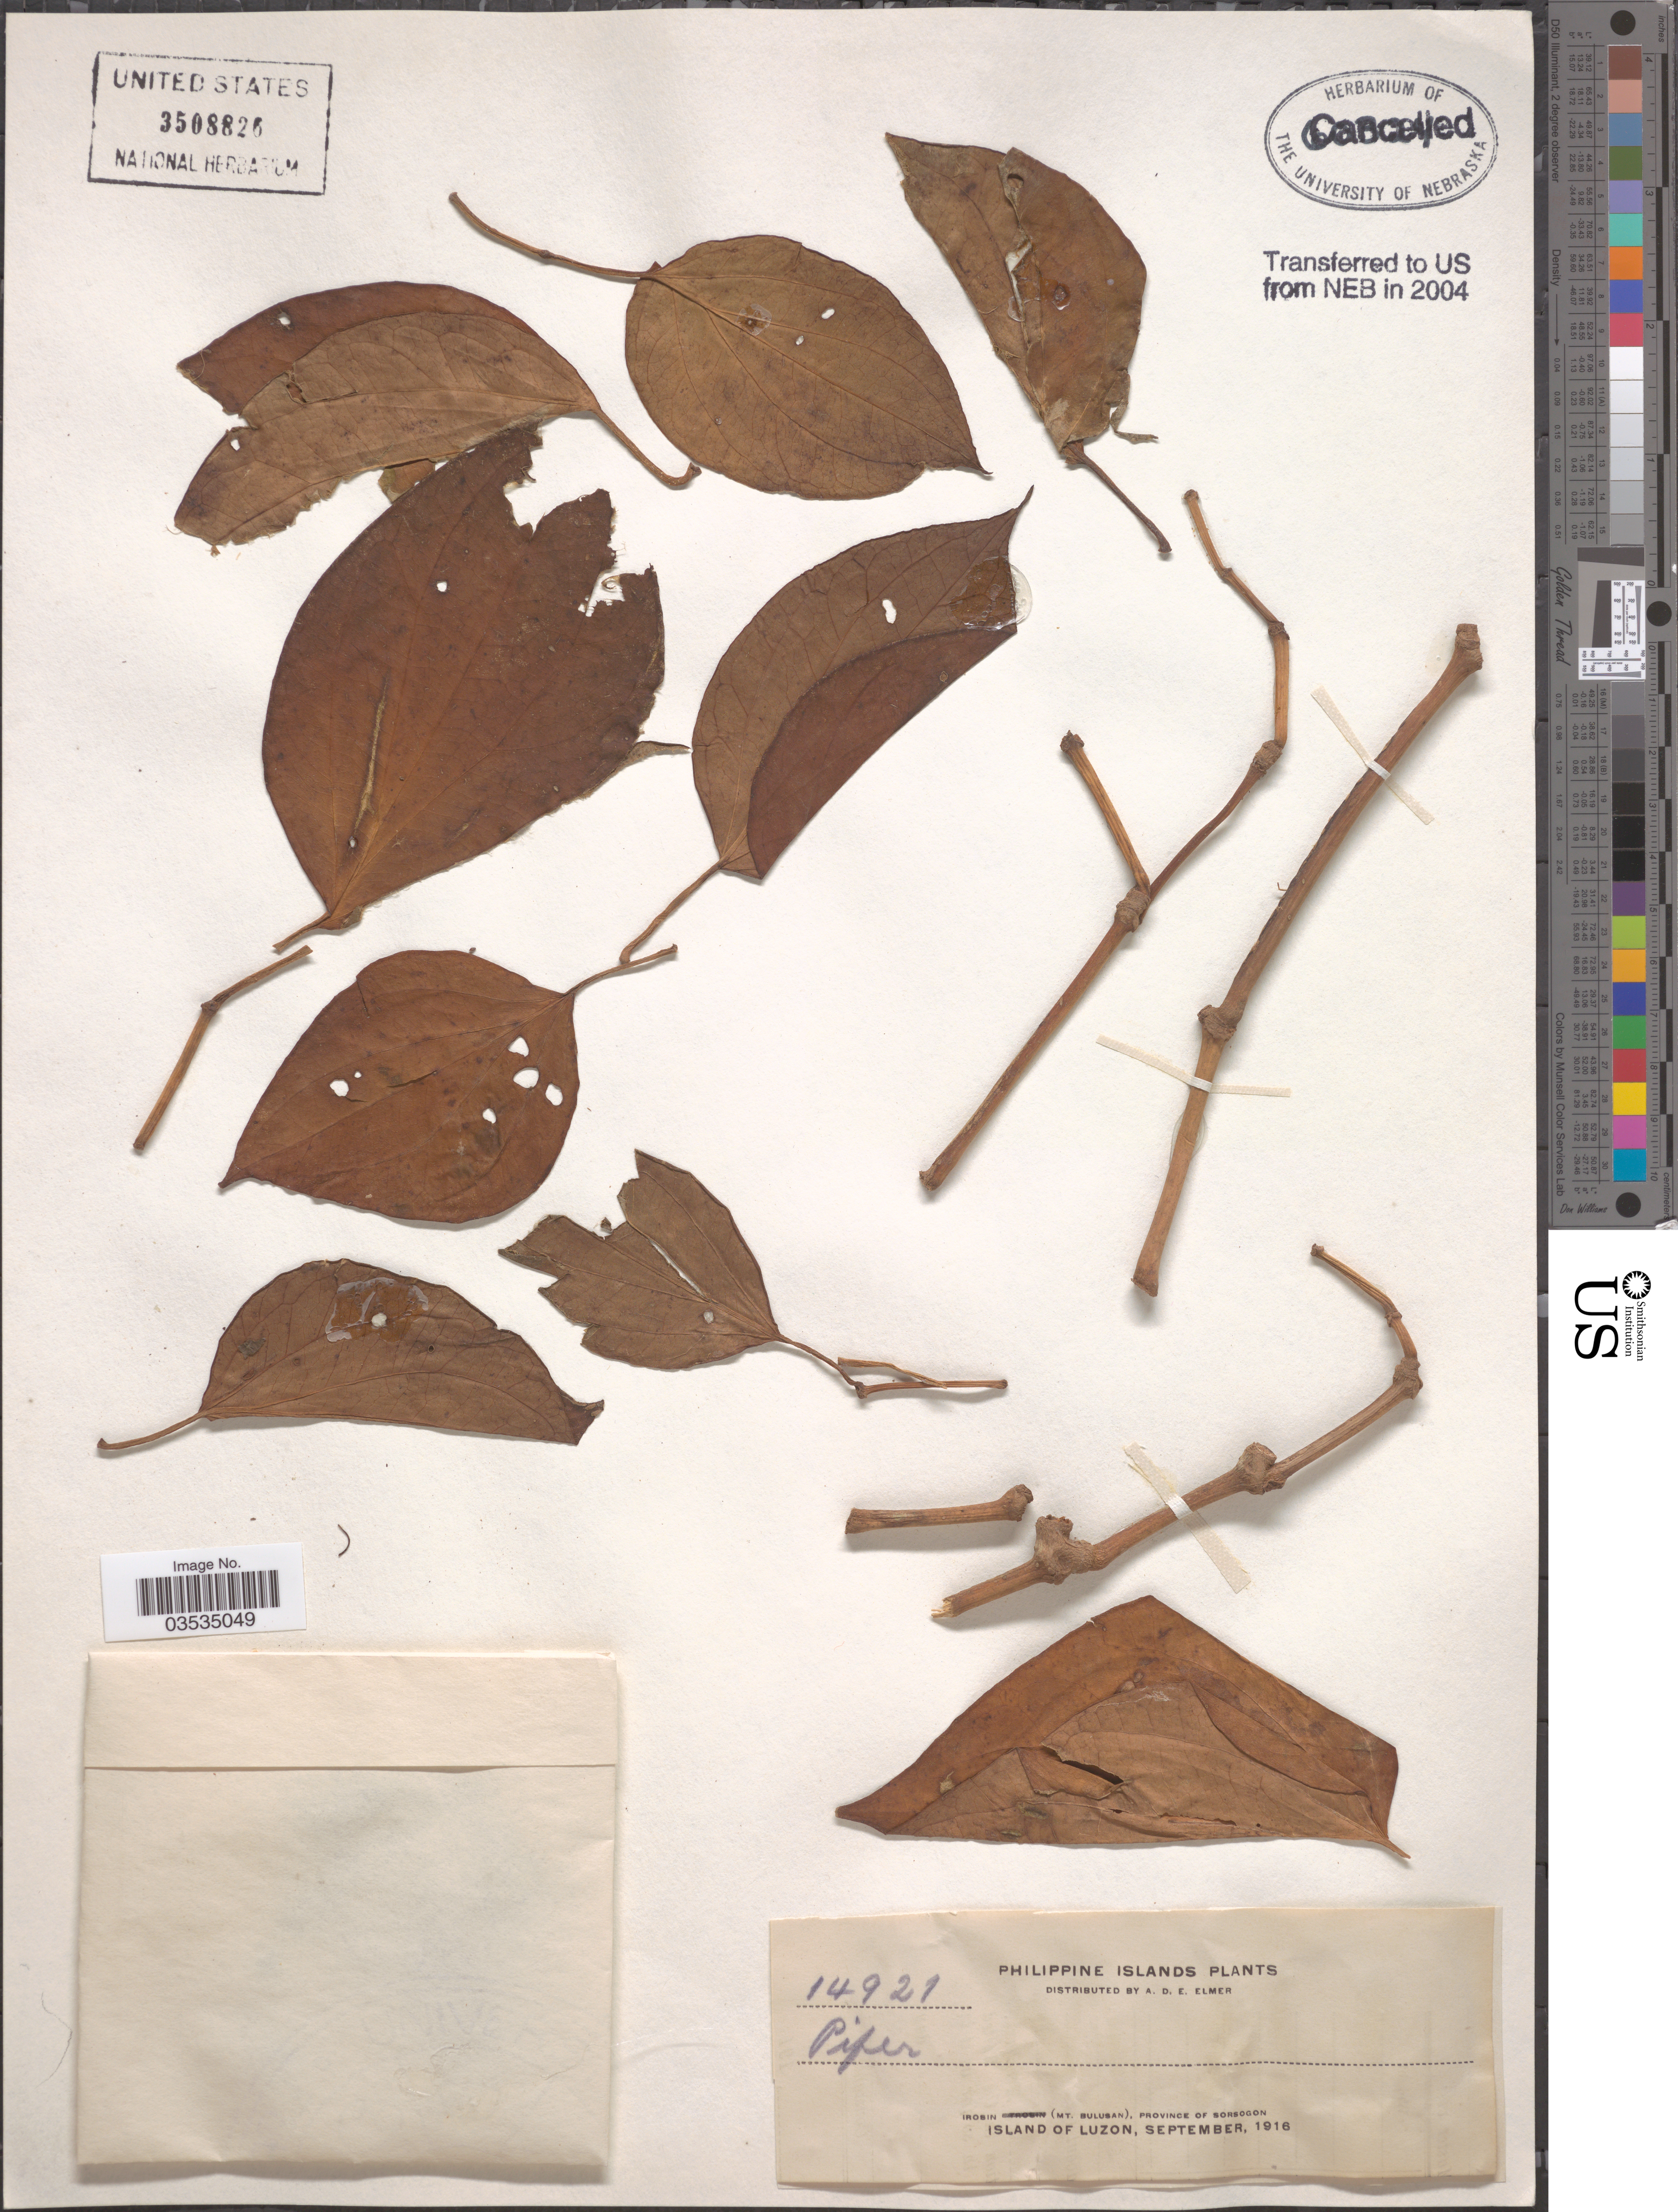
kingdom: Plantae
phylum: Tracheophyta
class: Magnoliopsida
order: Piperales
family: Piperaceae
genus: Piper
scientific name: Piper sp.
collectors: A. D. E. Elmer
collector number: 14921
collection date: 1916-09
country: Philippines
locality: Philippine Islands. Irosin (Mt. Bulusan), Province of Sorsogon. Island of Luzon.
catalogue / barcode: US 3508826